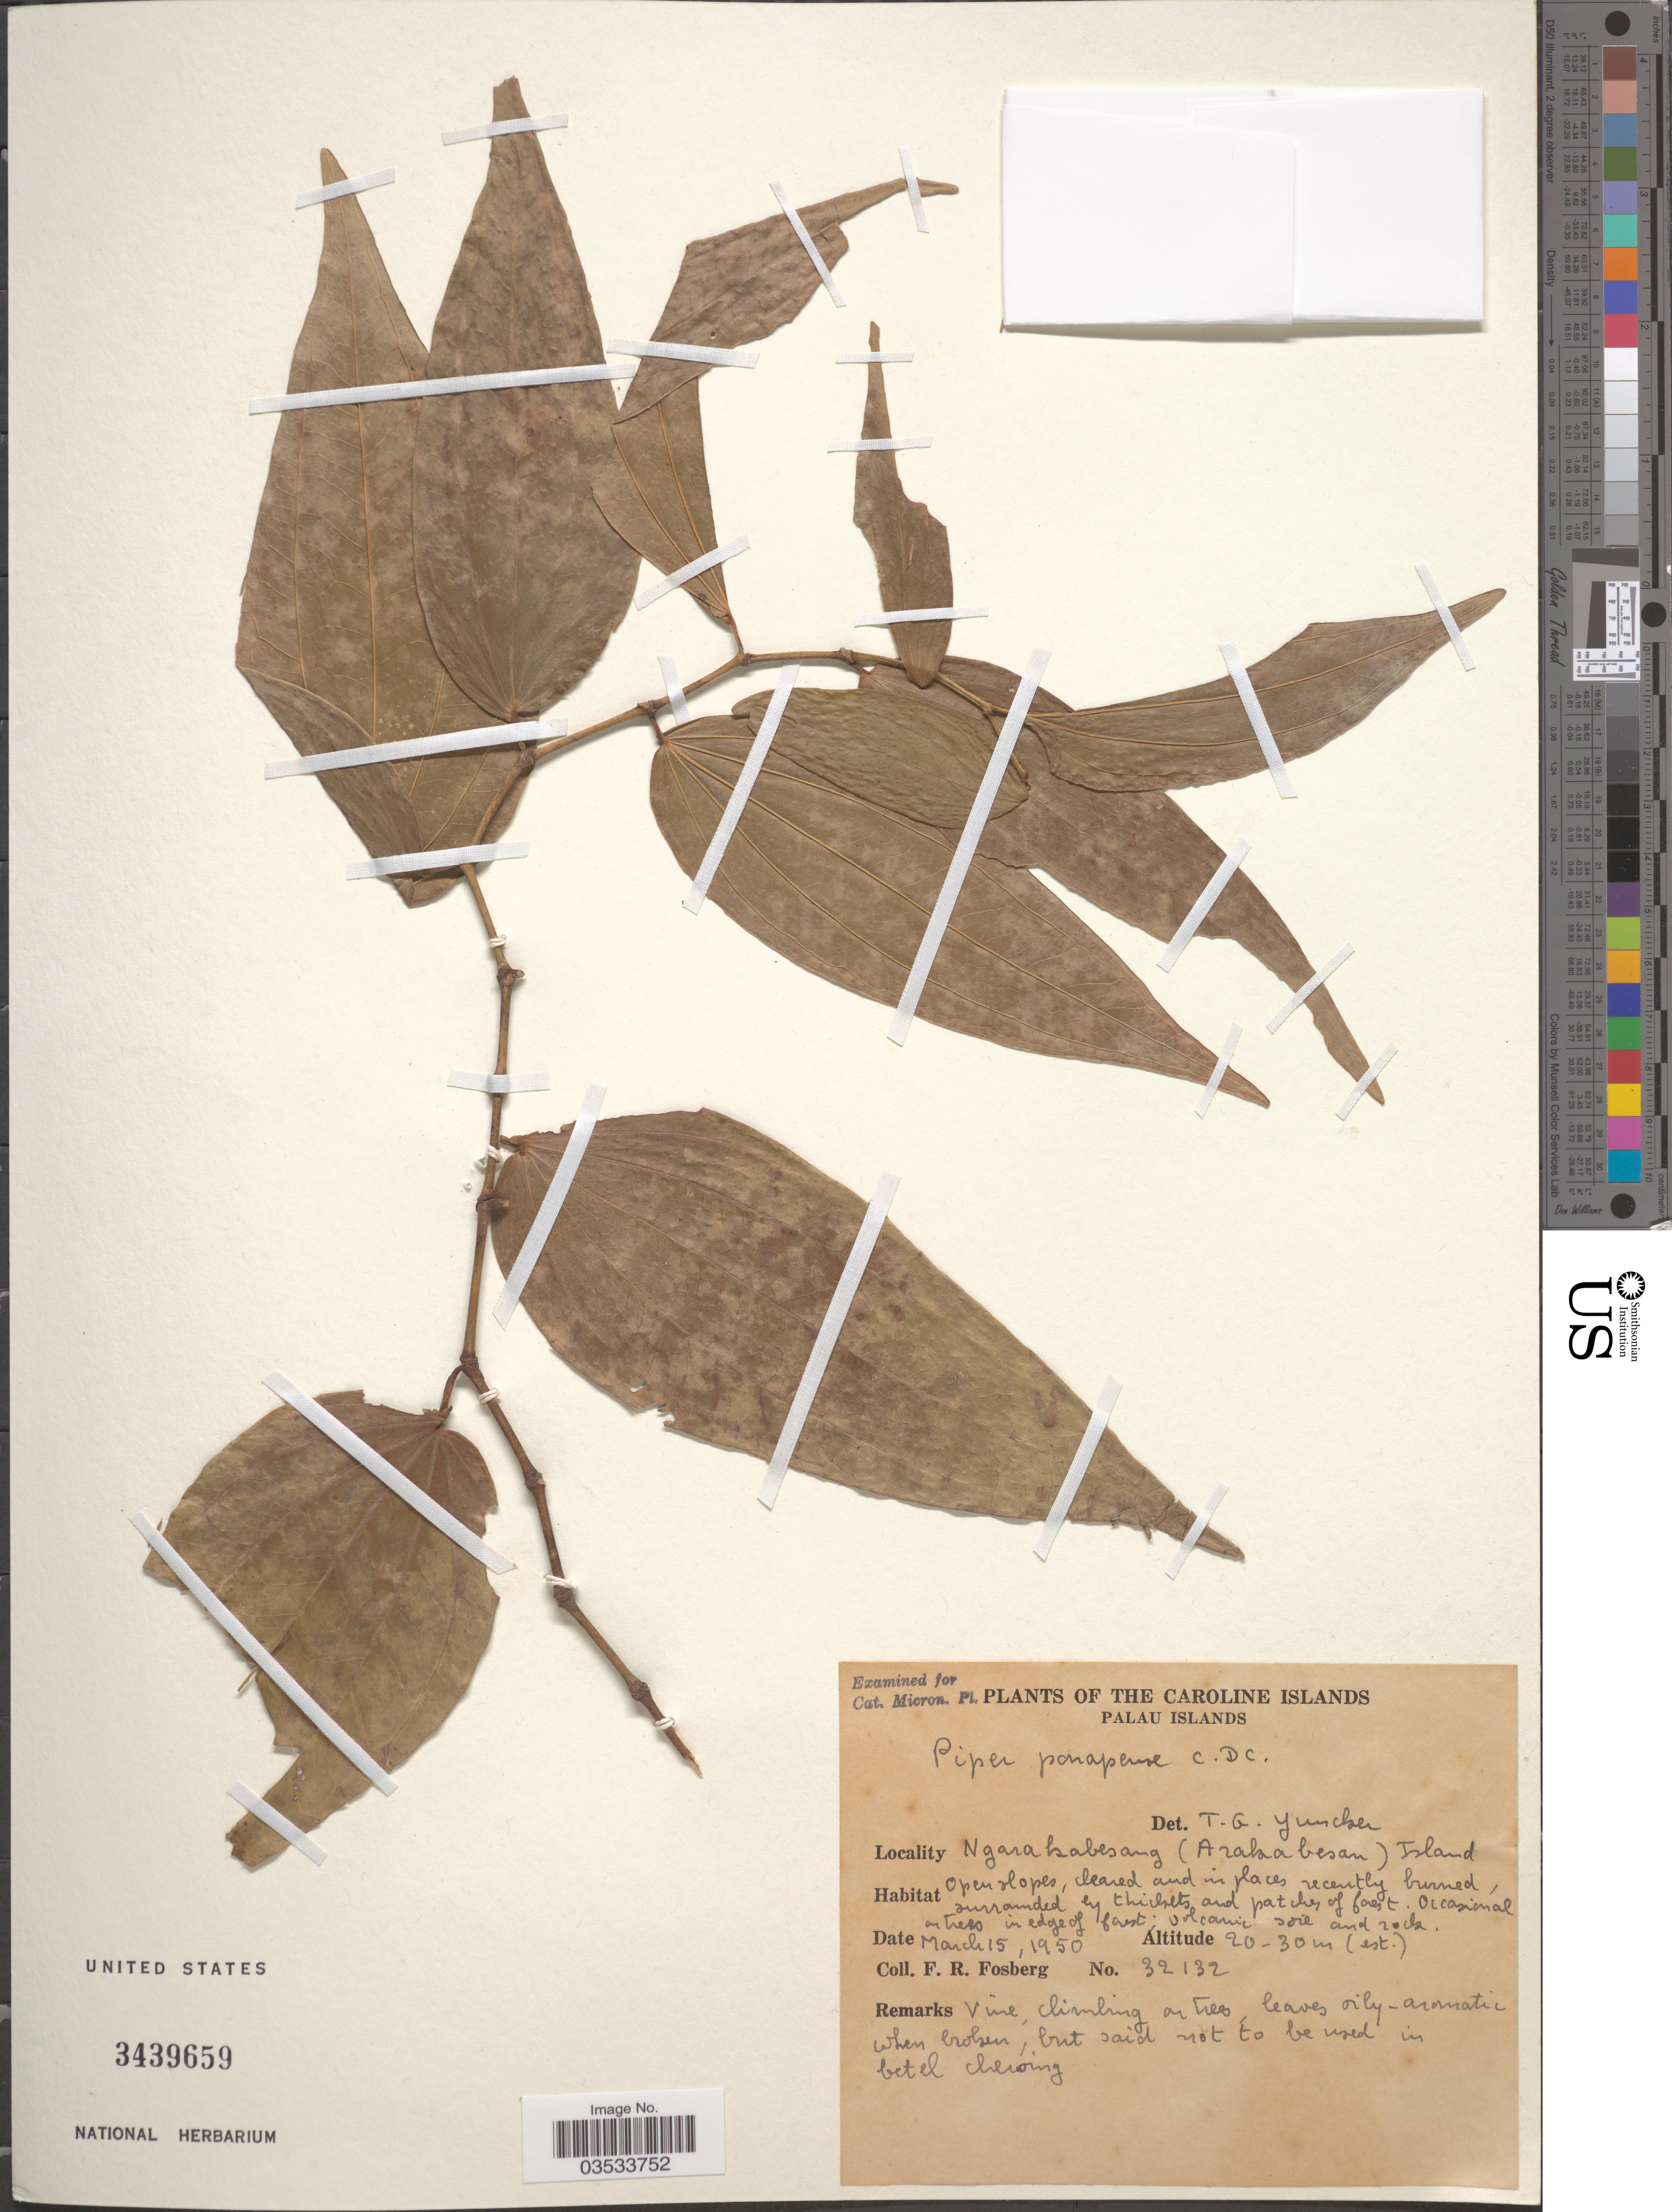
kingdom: Plantae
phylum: Tracheophyta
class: Magnoliopsida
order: Piperales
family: Piperaceae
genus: Piper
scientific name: Piper ponapense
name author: C. DC.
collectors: F. R. Fosberg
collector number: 32132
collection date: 1950-03-15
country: Palau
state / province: Koror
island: Ngerekebesang [Arakabesan]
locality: Caroline Islands, Palau Islands, Ngarakabesang (Arakabesan Island)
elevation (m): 20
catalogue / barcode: US 3439659